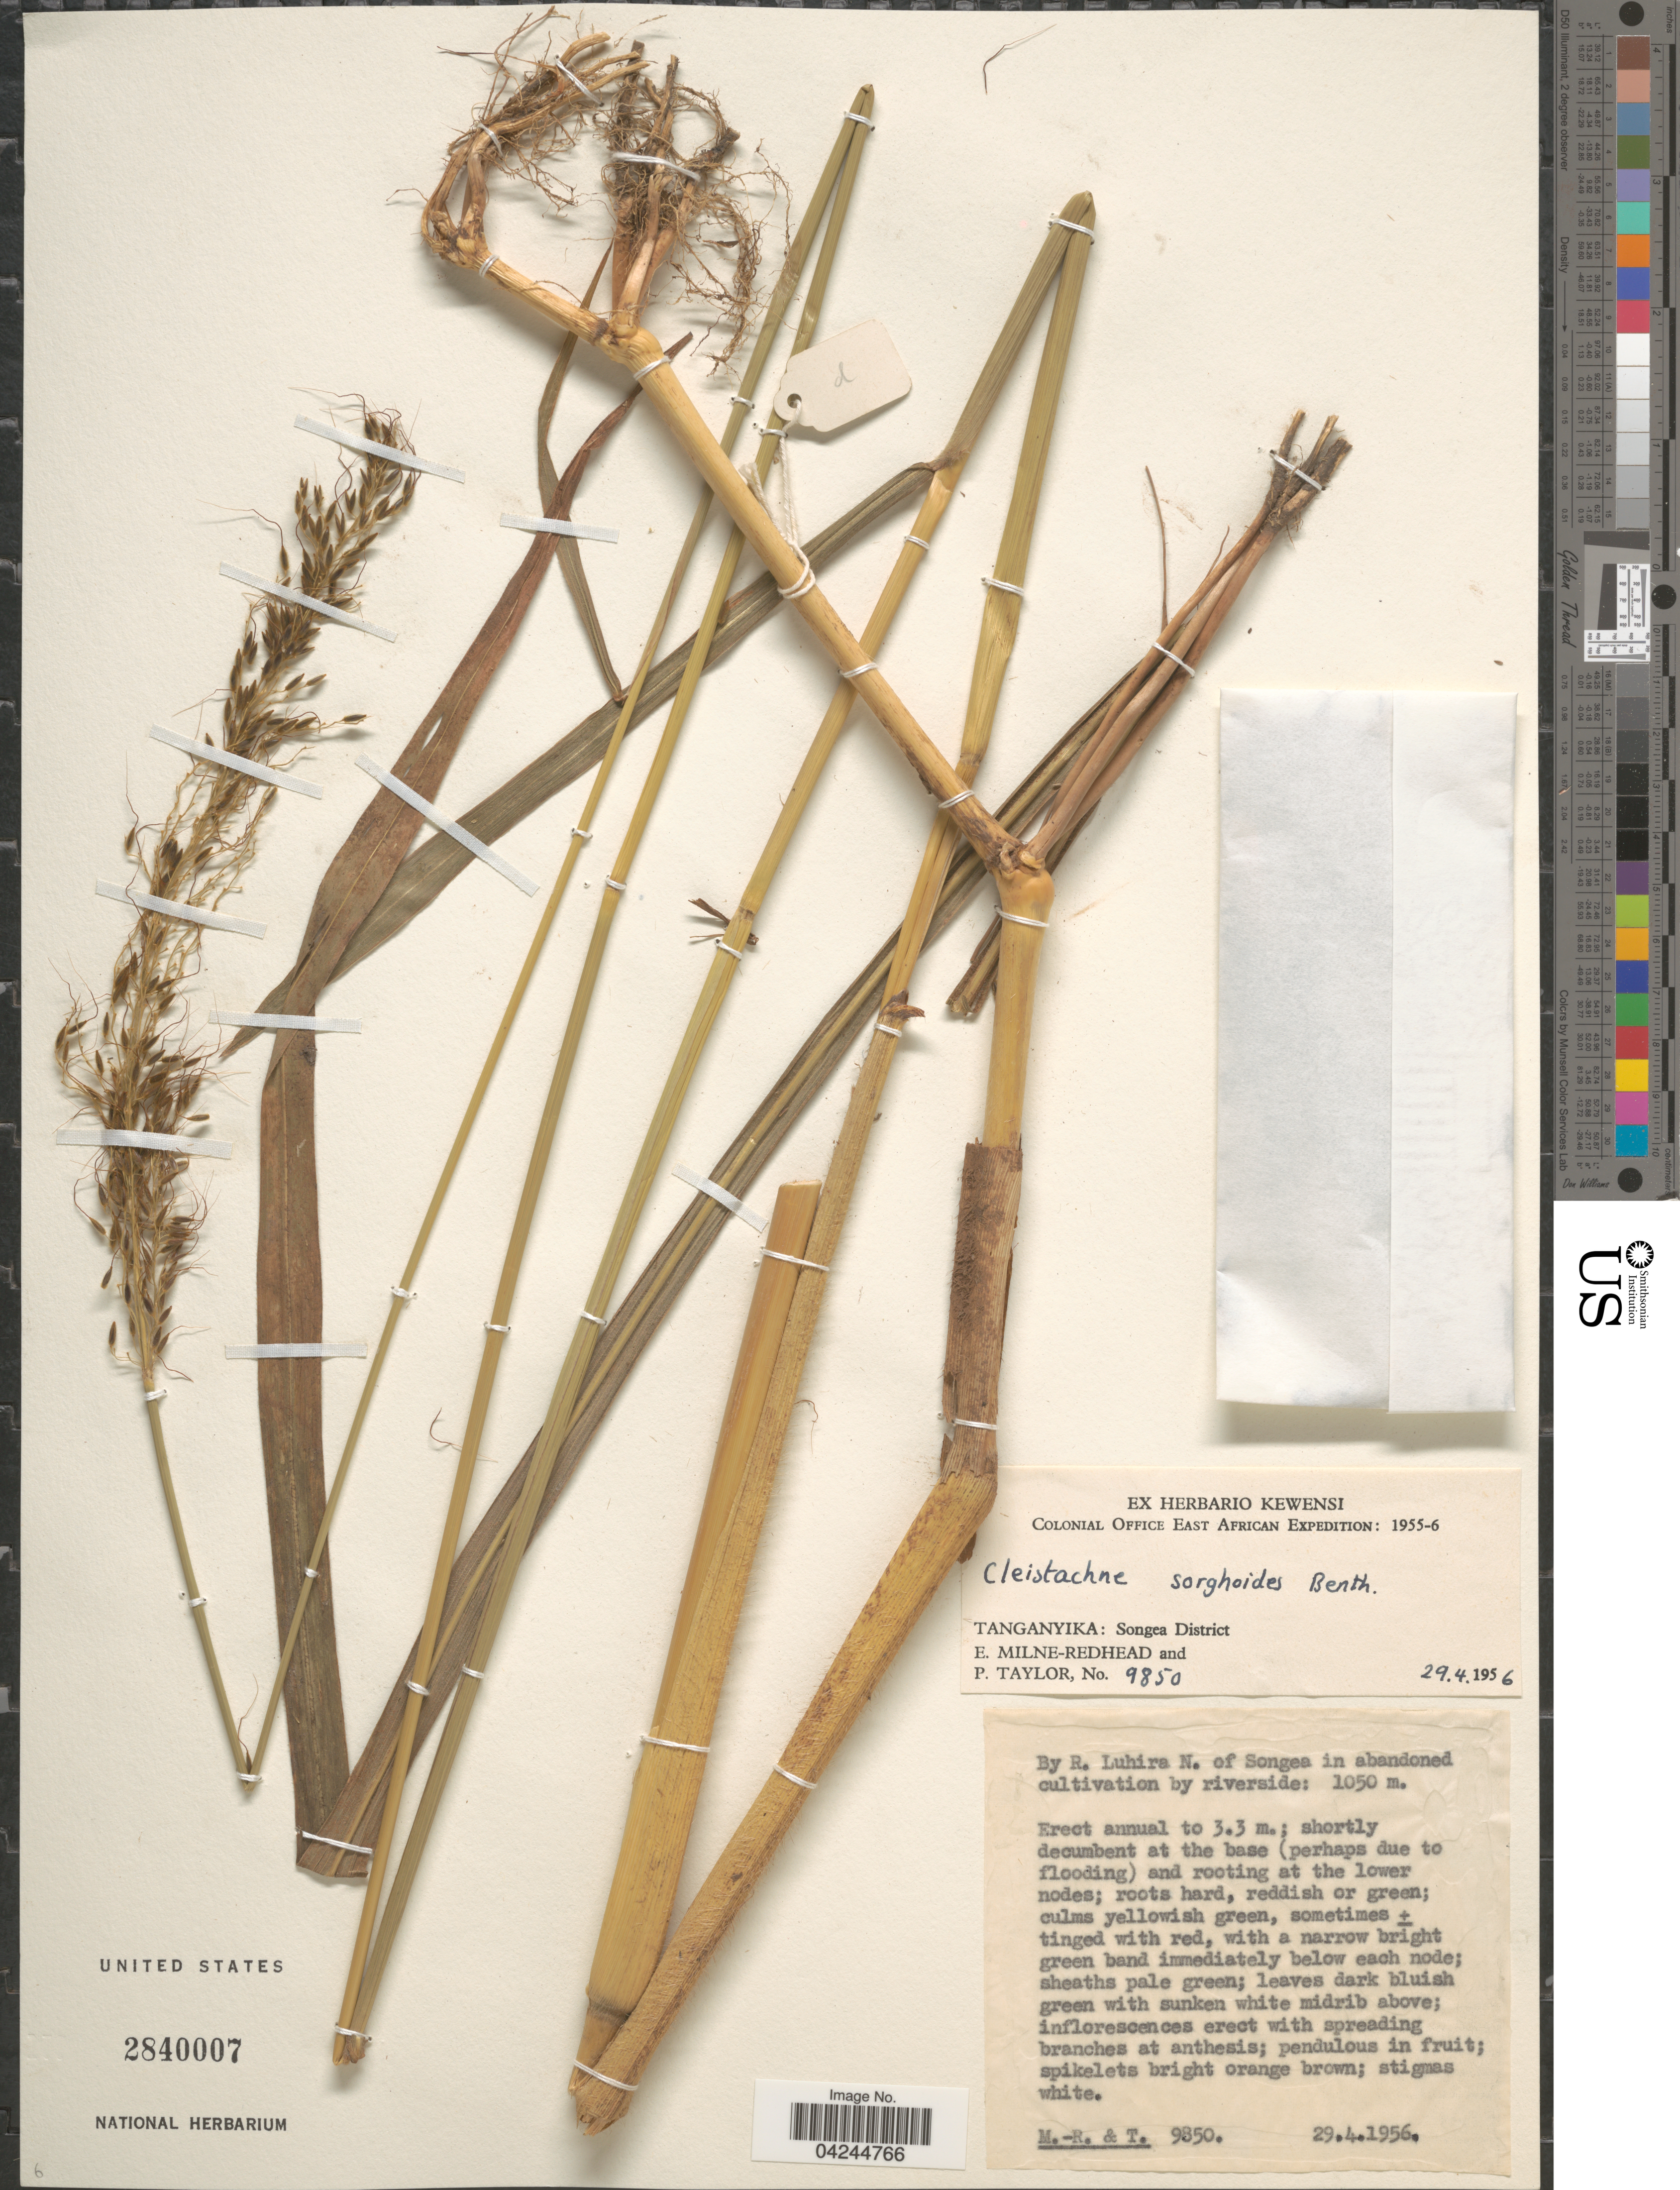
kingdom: Plantae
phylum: Tracheophyta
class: Liliopsida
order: Poales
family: Poaceae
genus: Cleistachne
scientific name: Cleistachne sorghoides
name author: Benth.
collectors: E. W. Milne-Redhead & P. Taylor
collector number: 9850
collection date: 1956-04-29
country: Tanzania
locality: Colonial Office East African Expedition: 1955-6. Tanganyika: Songea District. By R. Luhira N. of Songea in abandoned cultivation by riverside.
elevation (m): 1050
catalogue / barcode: US 2840007